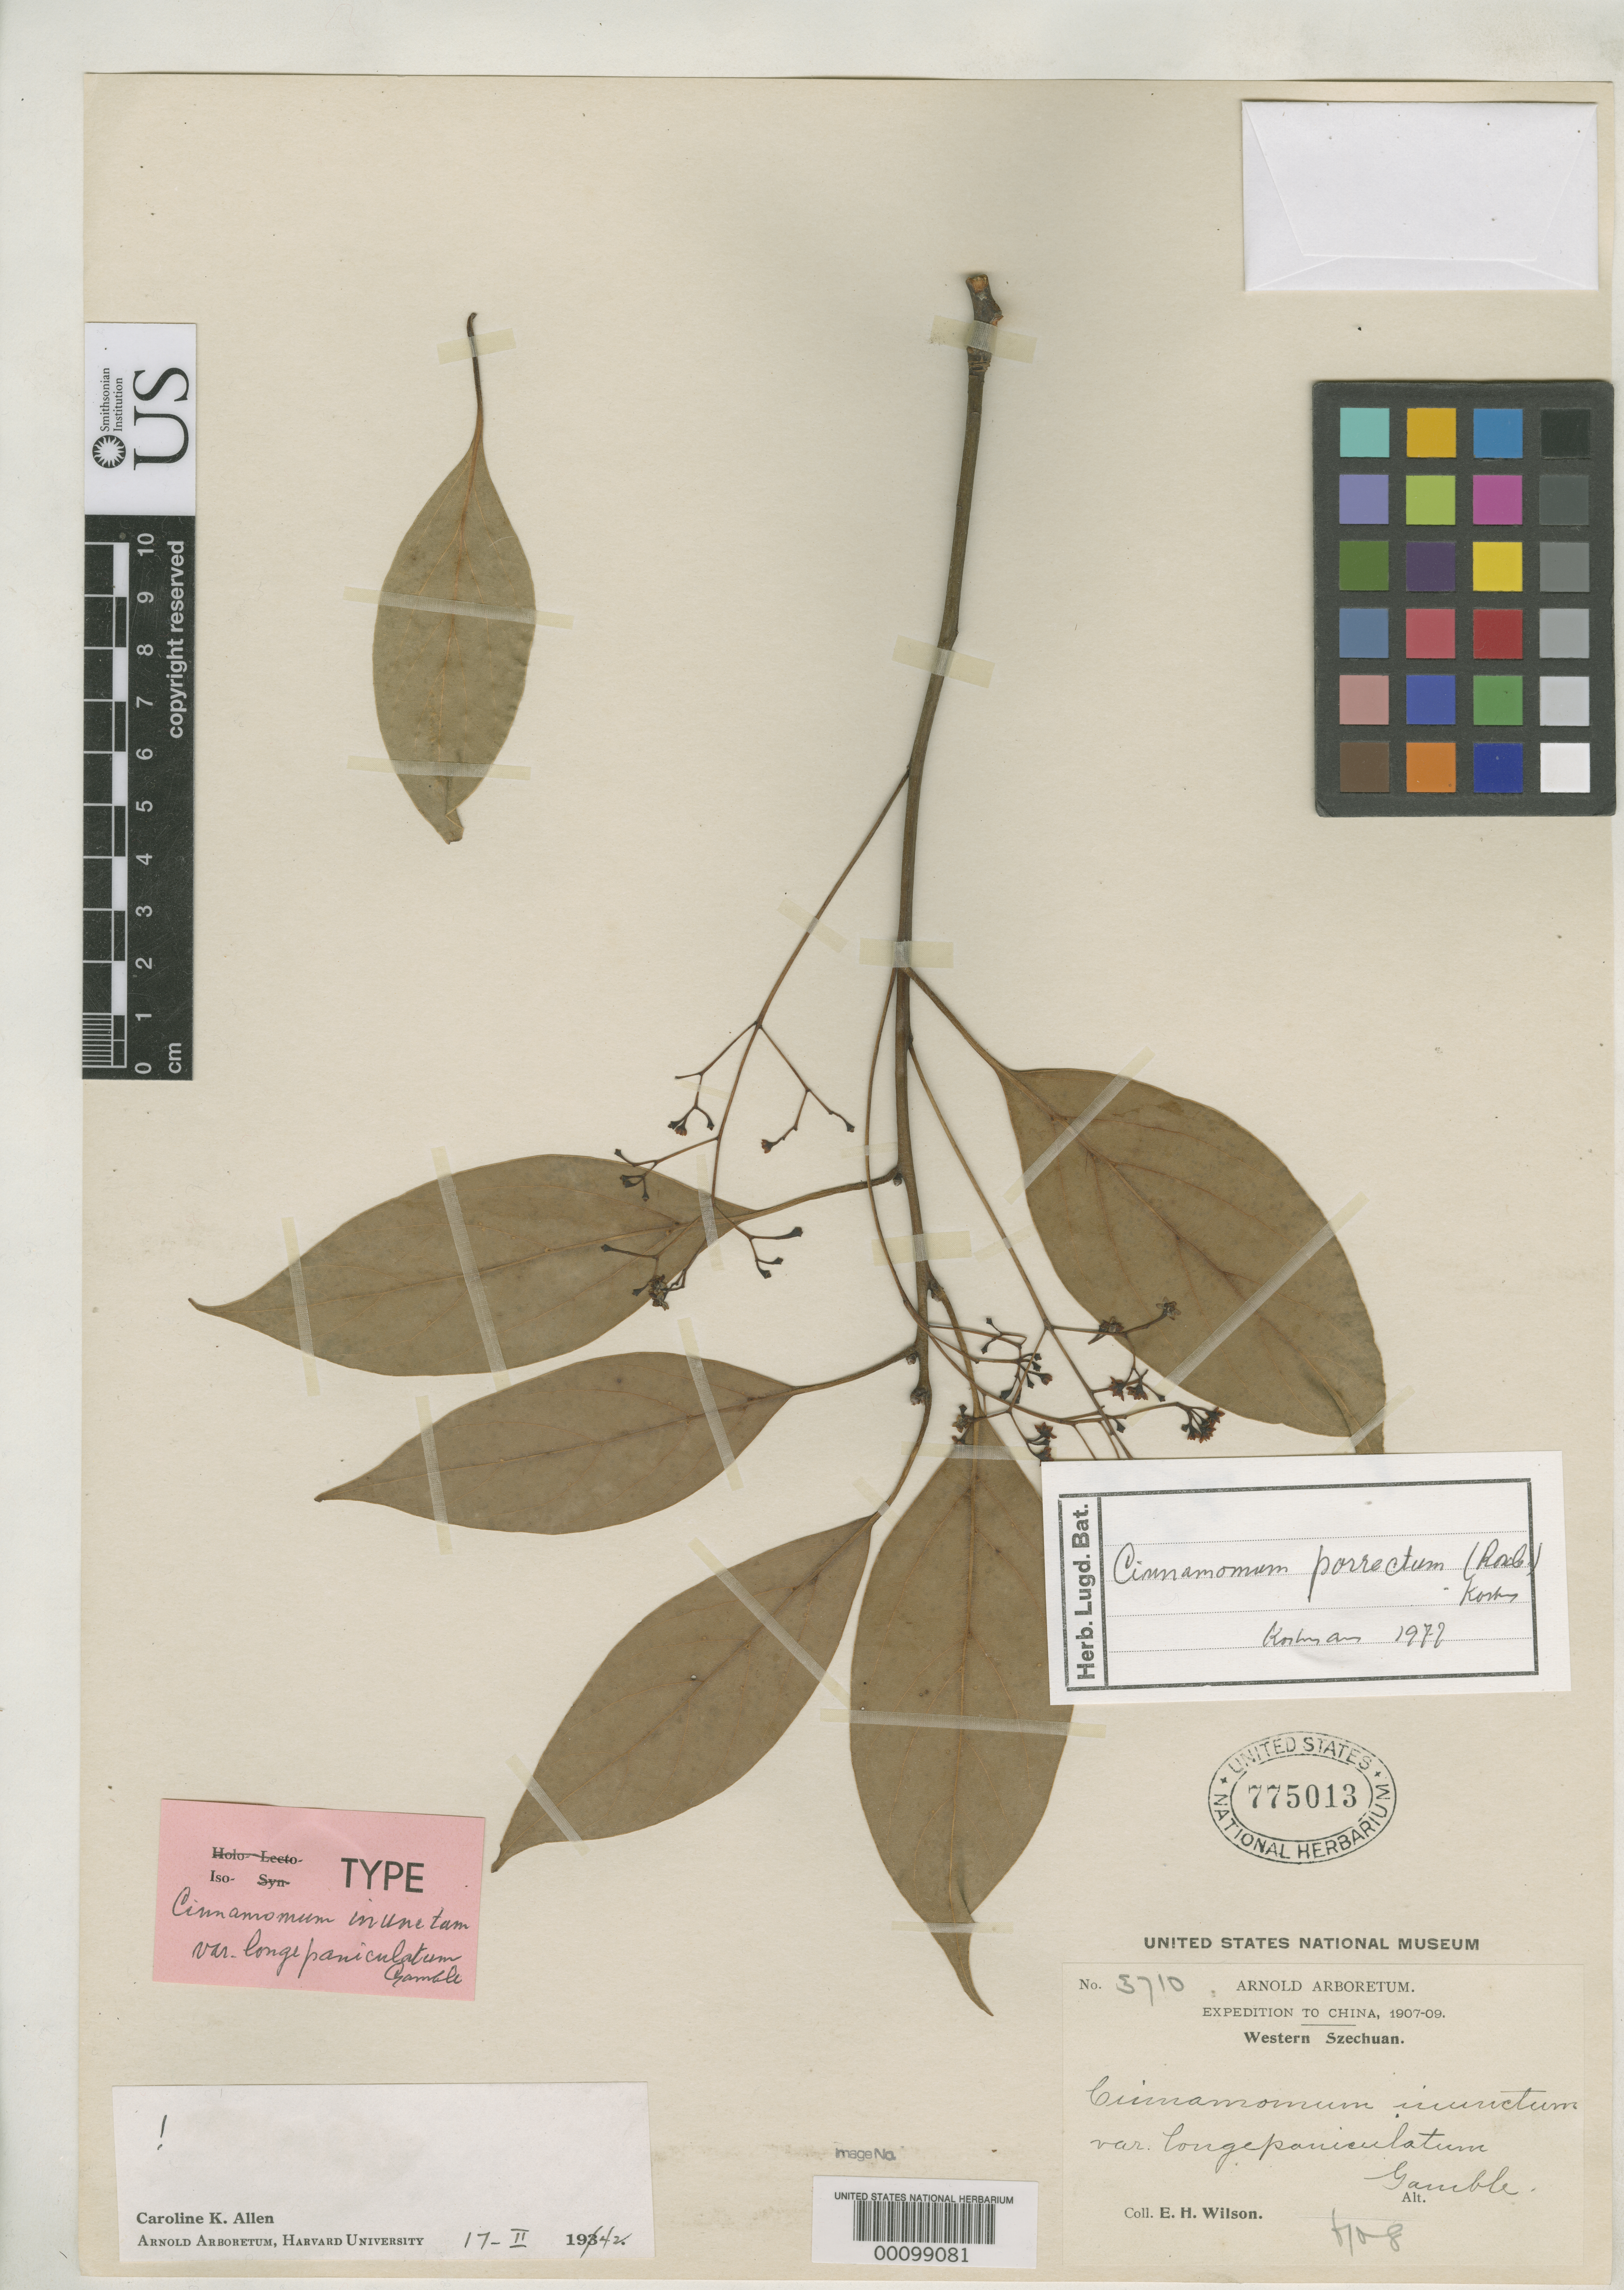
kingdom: Plantae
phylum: Tracheophyta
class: Magnoliopsida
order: Laurales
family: Lauraceae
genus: Cinnamomum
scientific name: Cinnamomum inunctum var. longepaniculatum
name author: Gamble in Sarg.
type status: Type Fragment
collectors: E. H. Wilson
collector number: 3710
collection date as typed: Jun 1908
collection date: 1908-06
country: China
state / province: Sichuan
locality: Yuchou F.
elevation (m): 600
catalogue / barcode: US 775013